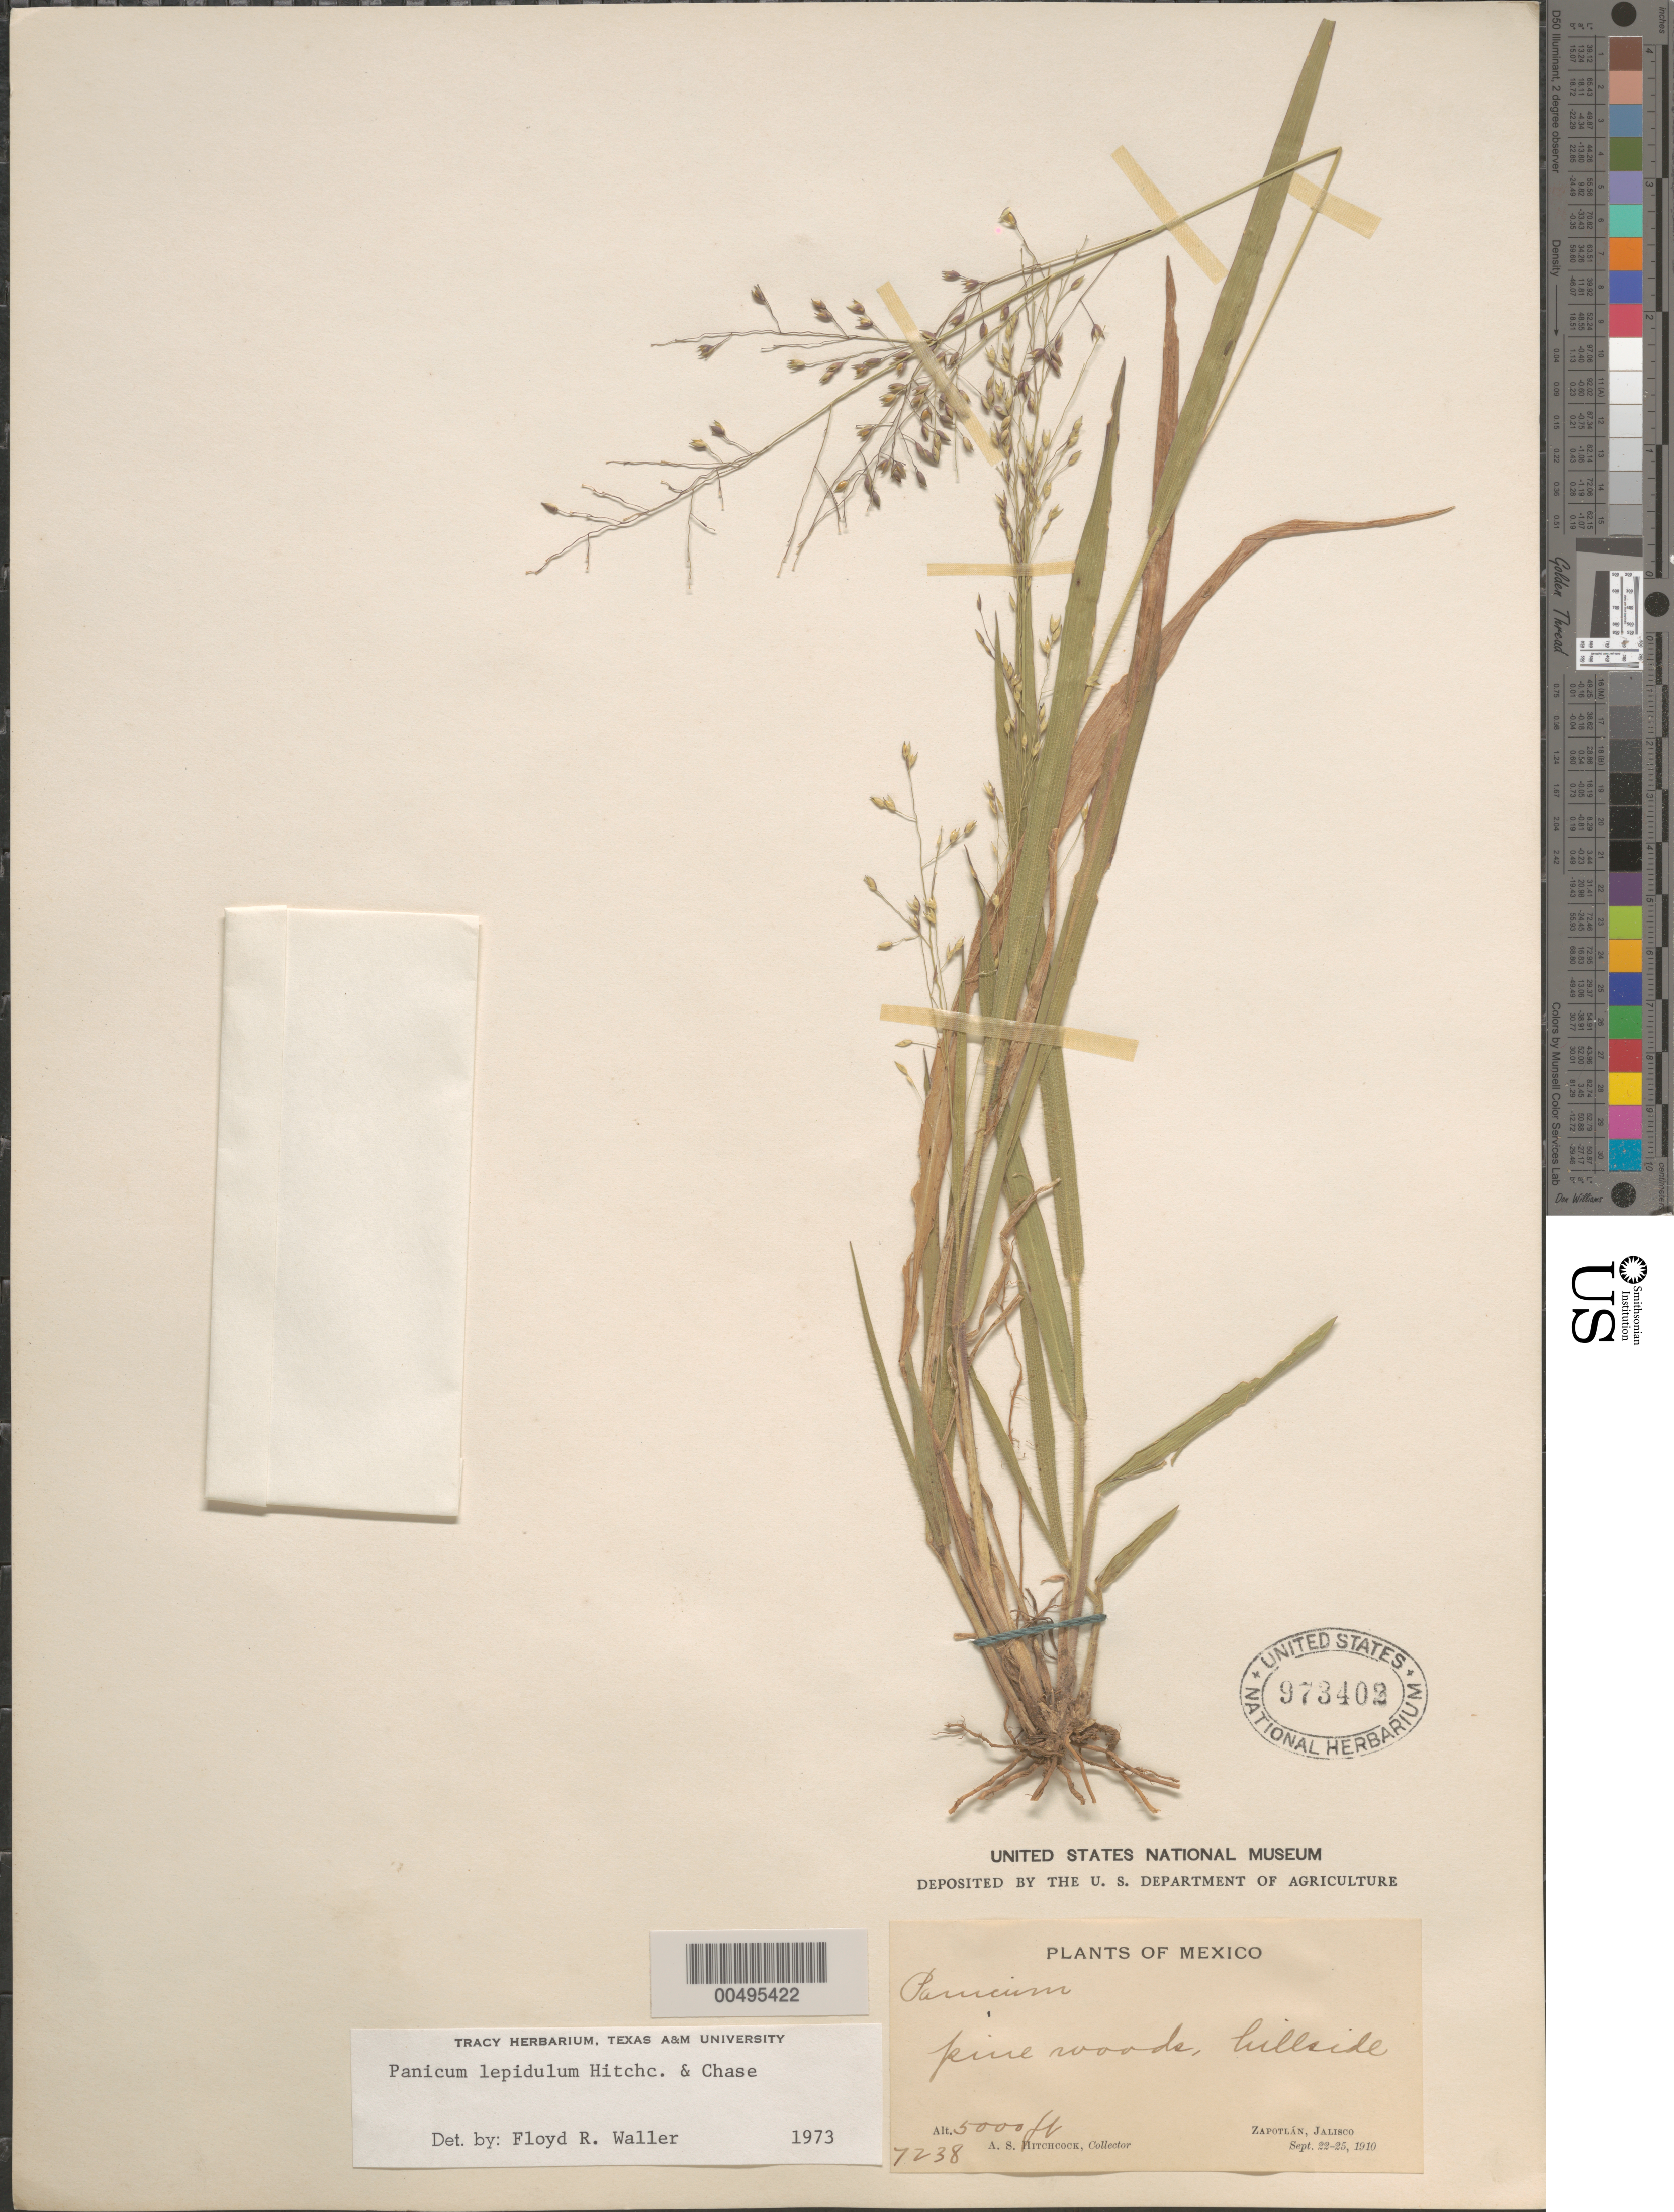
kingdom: Plantae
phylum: Tracheophyta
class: Liliopsida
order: Poales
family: Poaceae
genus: Panicum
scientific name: Panicum lepidulum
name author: Hitchc. & Chase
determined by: Waller, F. R.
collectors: A. S. Hitchcock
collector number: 7238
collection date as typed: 22 Sep 1910 to 25 Sep 1910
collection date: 1910-09-22/1910-09-25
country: Mexico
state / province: Jalisco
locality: Zapotlán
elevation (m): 1524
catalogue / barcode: US 973402